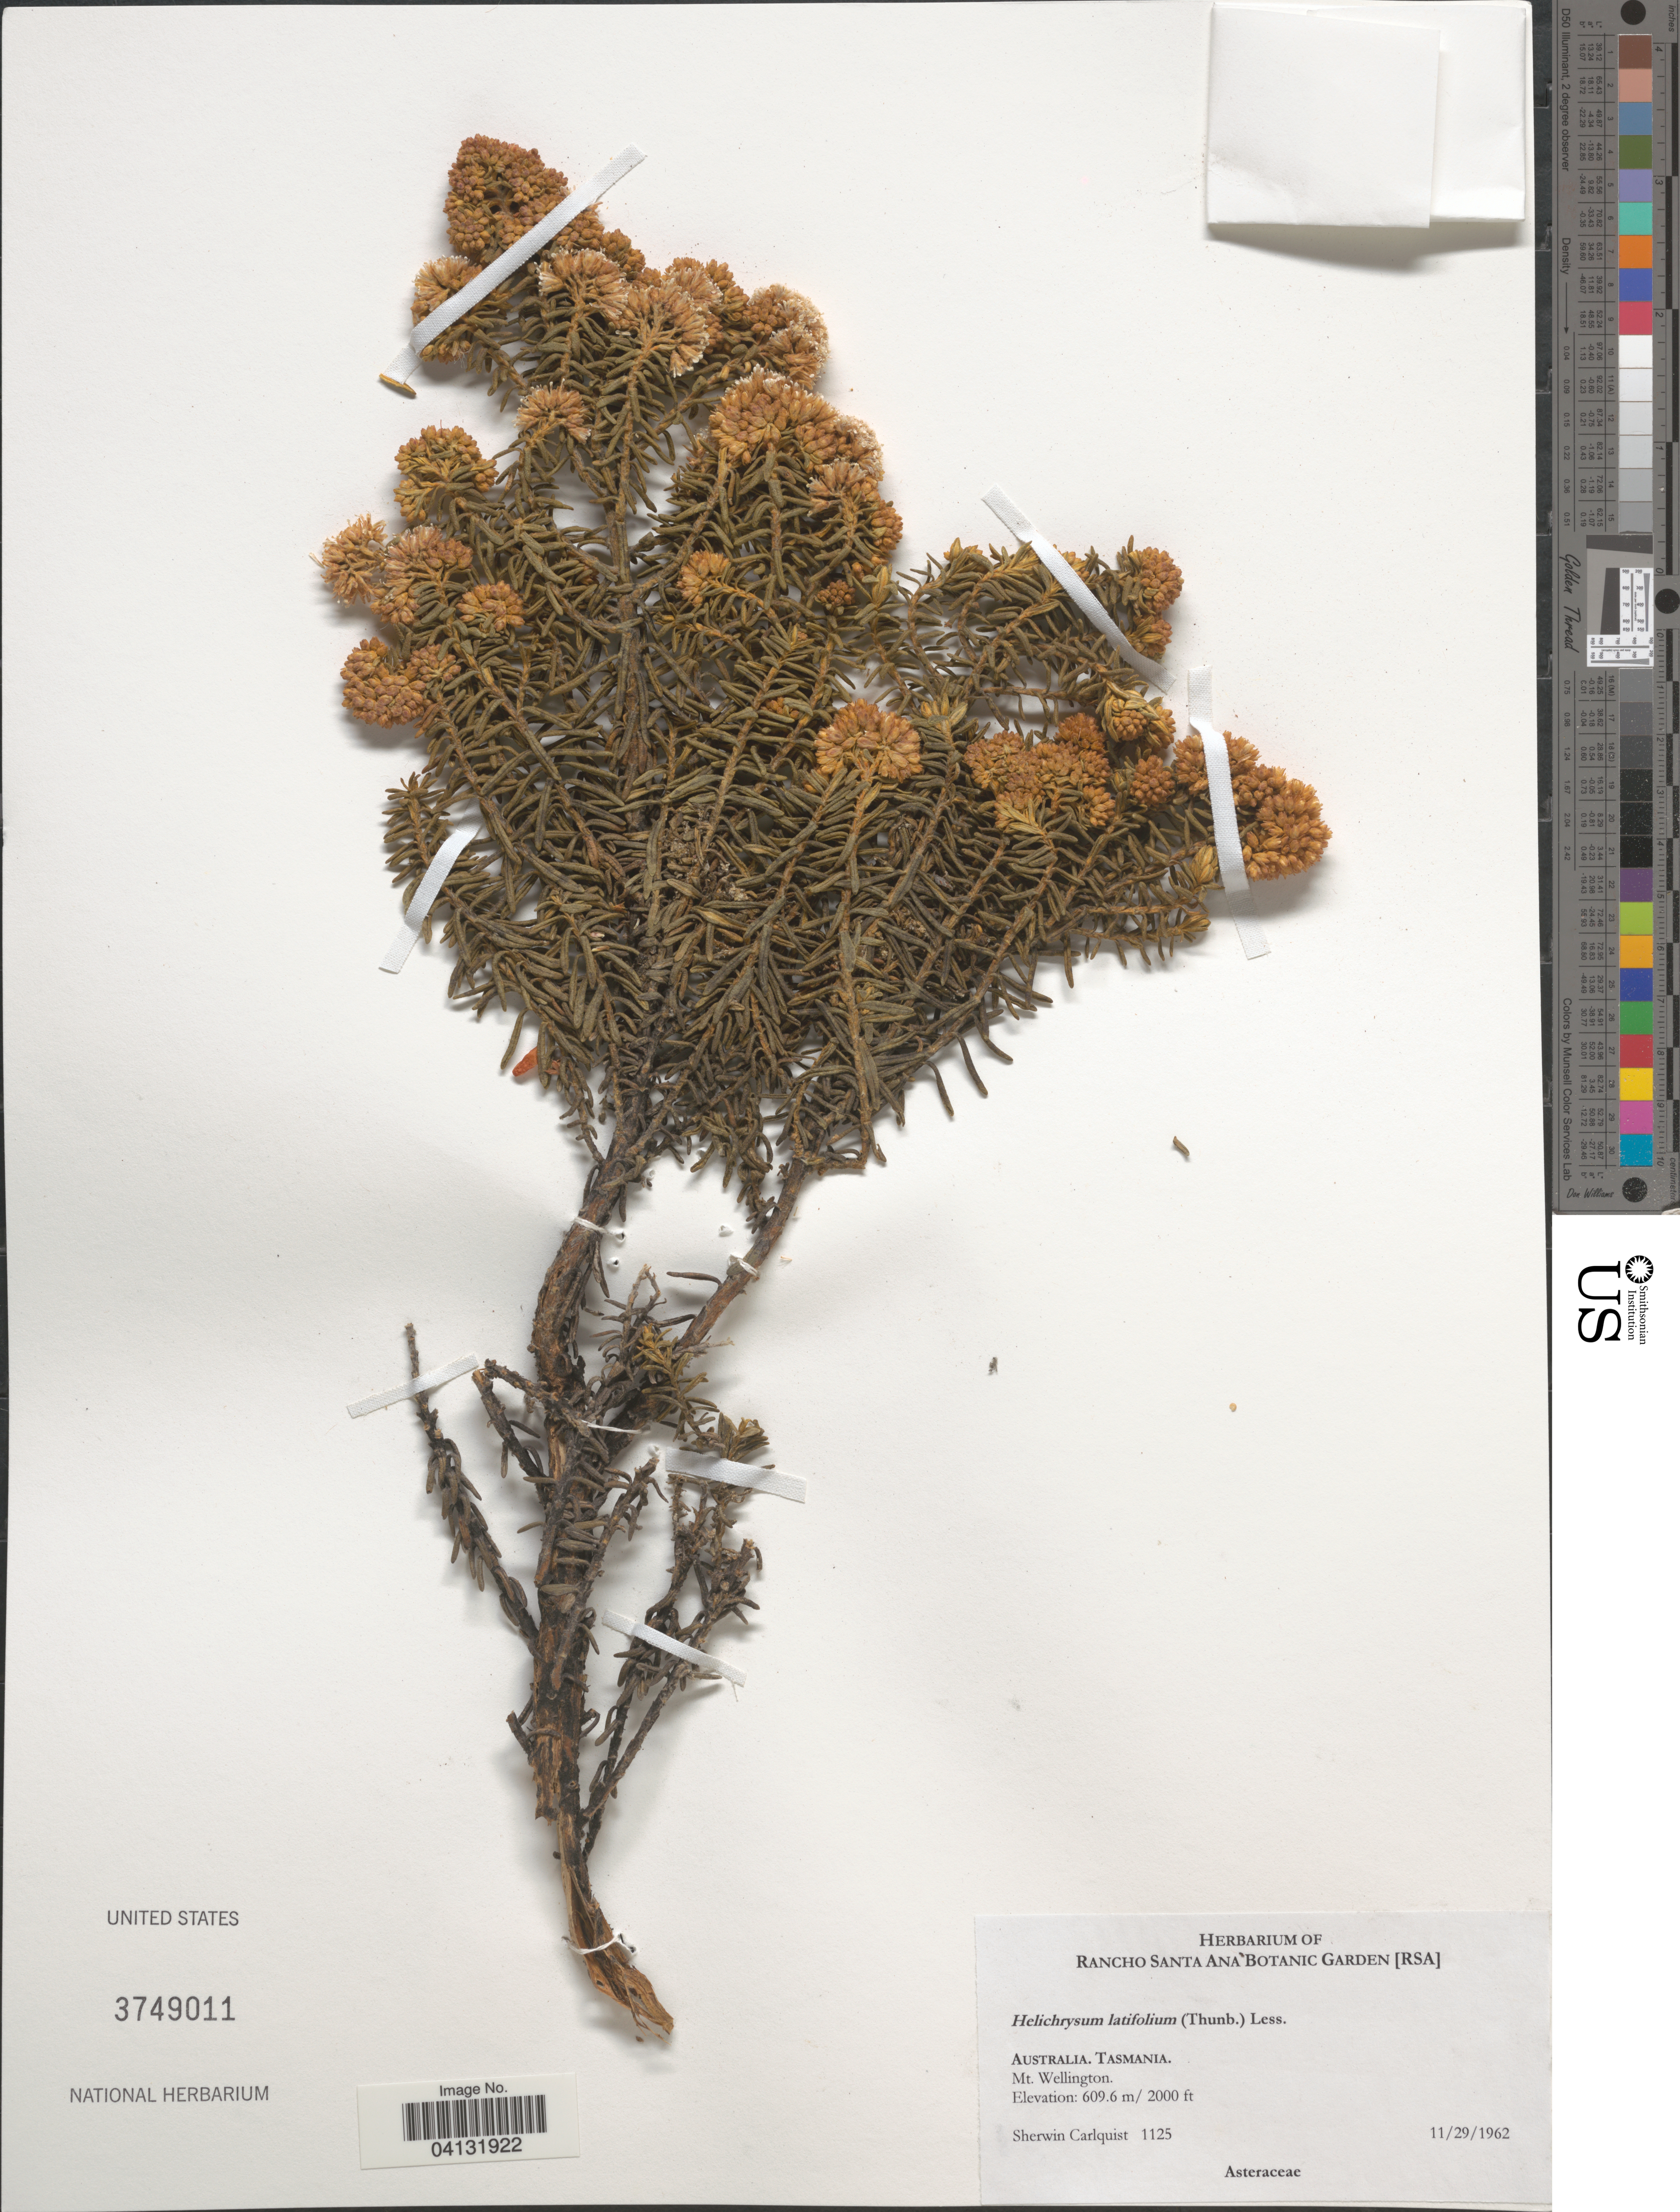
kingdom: Plantae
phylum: Tracheophyta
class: Magnoliopsida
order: Asterales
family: Asteraceae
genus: Helichrysum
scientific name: Helichrysum latifolium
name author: (Thunb.) Less.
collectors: S. Carlquist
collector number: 1125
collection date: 1962-11-29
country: Australia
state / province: Tasmania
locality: Mt. Wellington.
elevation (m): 609.6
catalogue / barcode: US 3749011